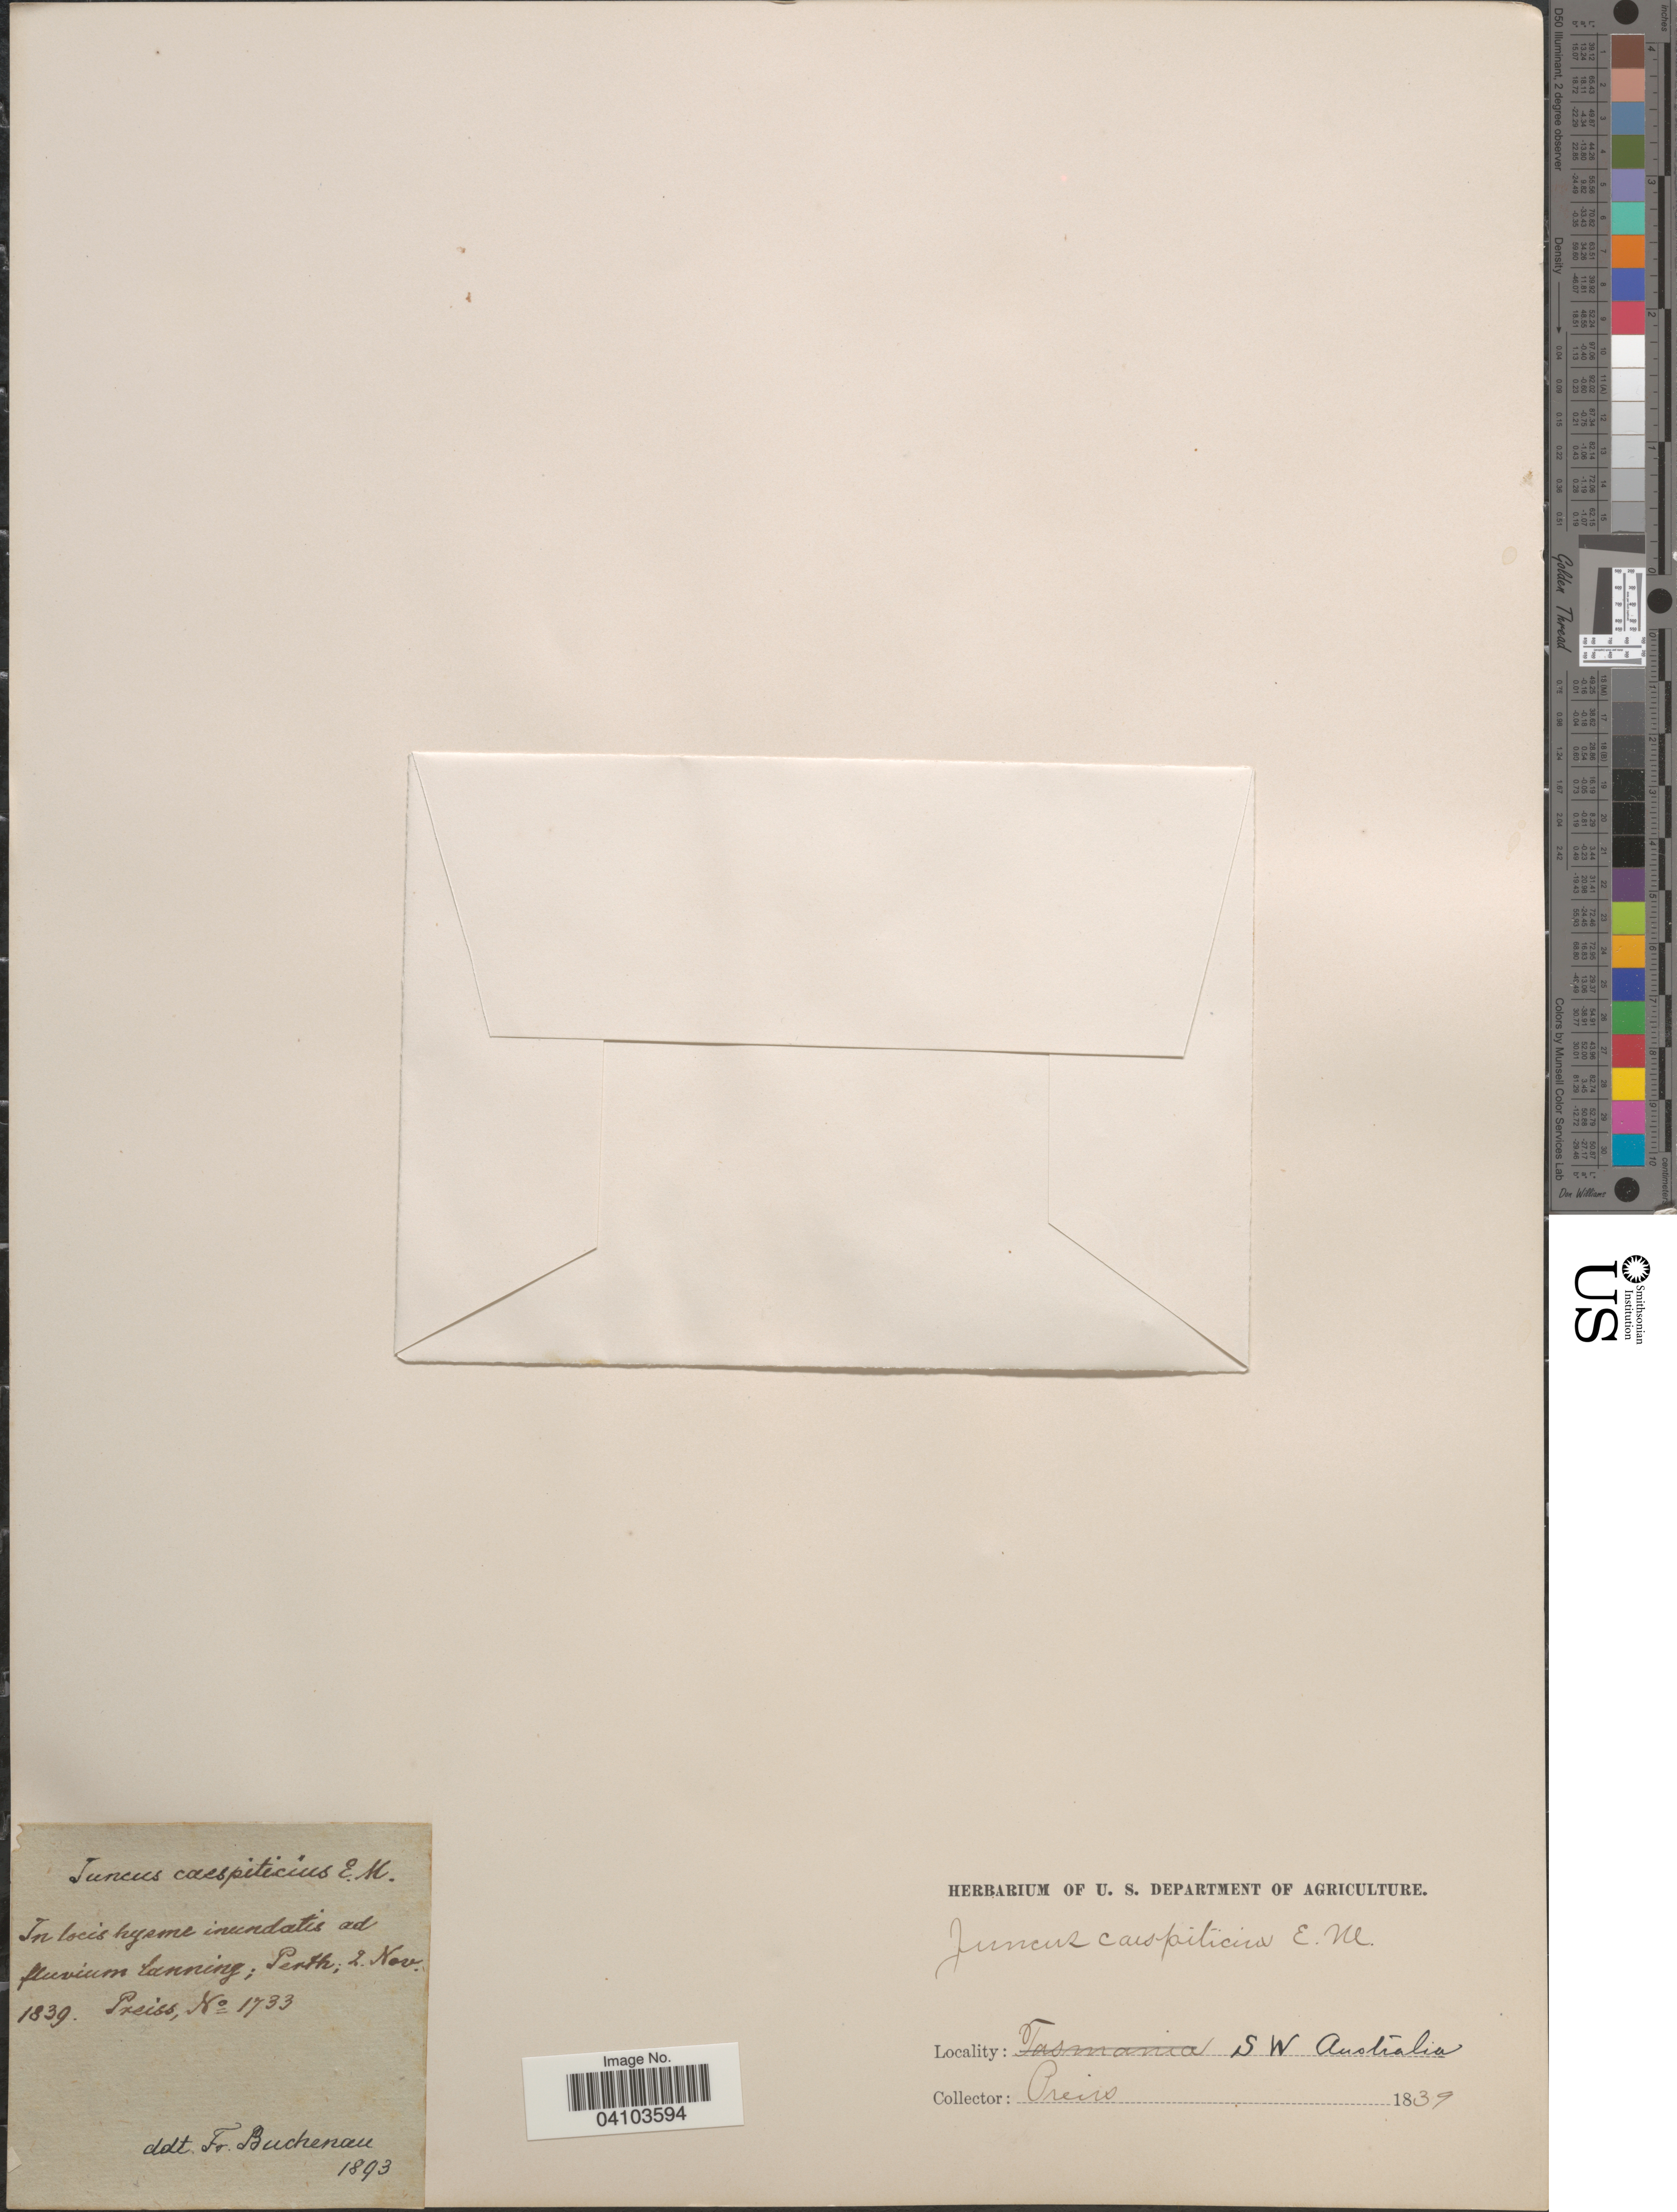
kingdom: Plantae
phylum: Tracheophyta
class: Liliopsida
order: Poales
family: Juncaceae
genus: Juncus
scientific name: Juncus caespiticius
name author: E. Mey.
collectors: Preiss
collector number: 1733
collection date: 1839-11-02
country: Australia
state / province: Western Australia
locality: Perth. SW Australia.